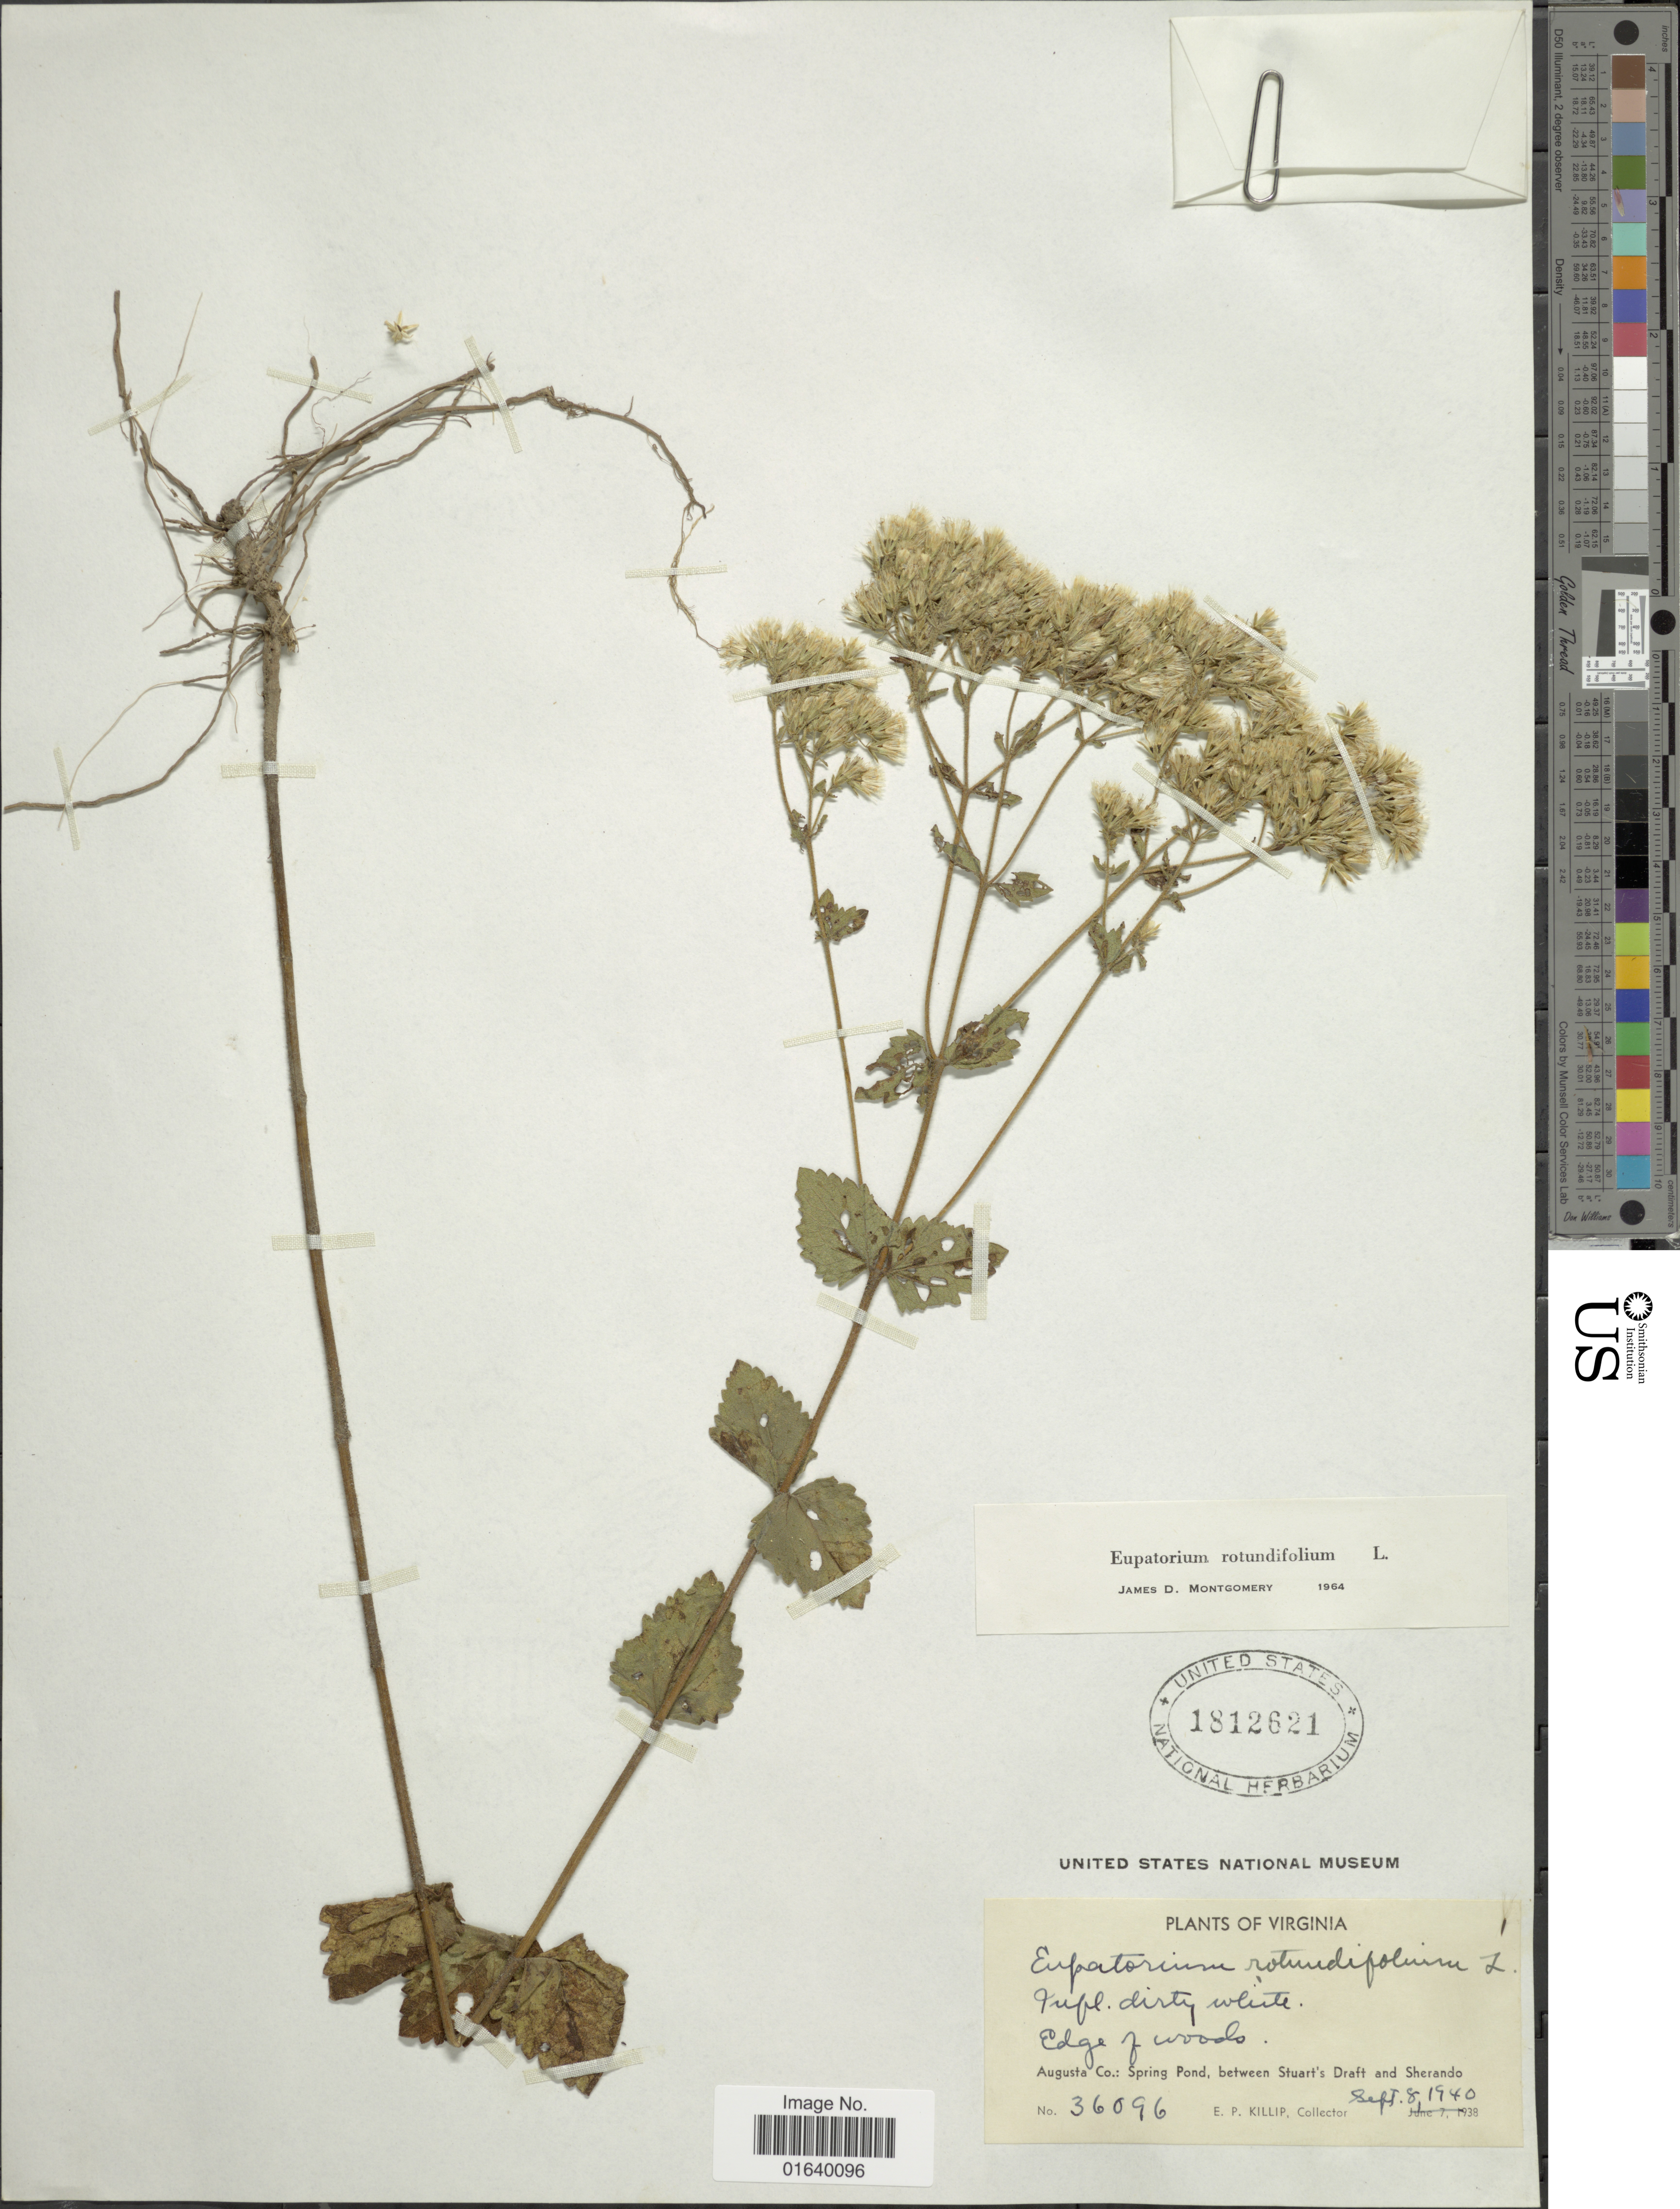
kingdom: Plantae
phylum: Tracheophyta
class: Magnoliopsida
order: Asterales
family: Asteraceae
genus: Eupatorium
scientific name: Eupatorium rotundifolium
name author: L.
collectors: E. P. Killip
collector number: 36096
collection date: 1940-09-08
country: United States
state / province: Virginia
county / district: Augusta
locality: Edge of woods, Augusta Co: Spring Pond, between Stuart's Draft and Sherando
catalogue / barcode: US 1812621